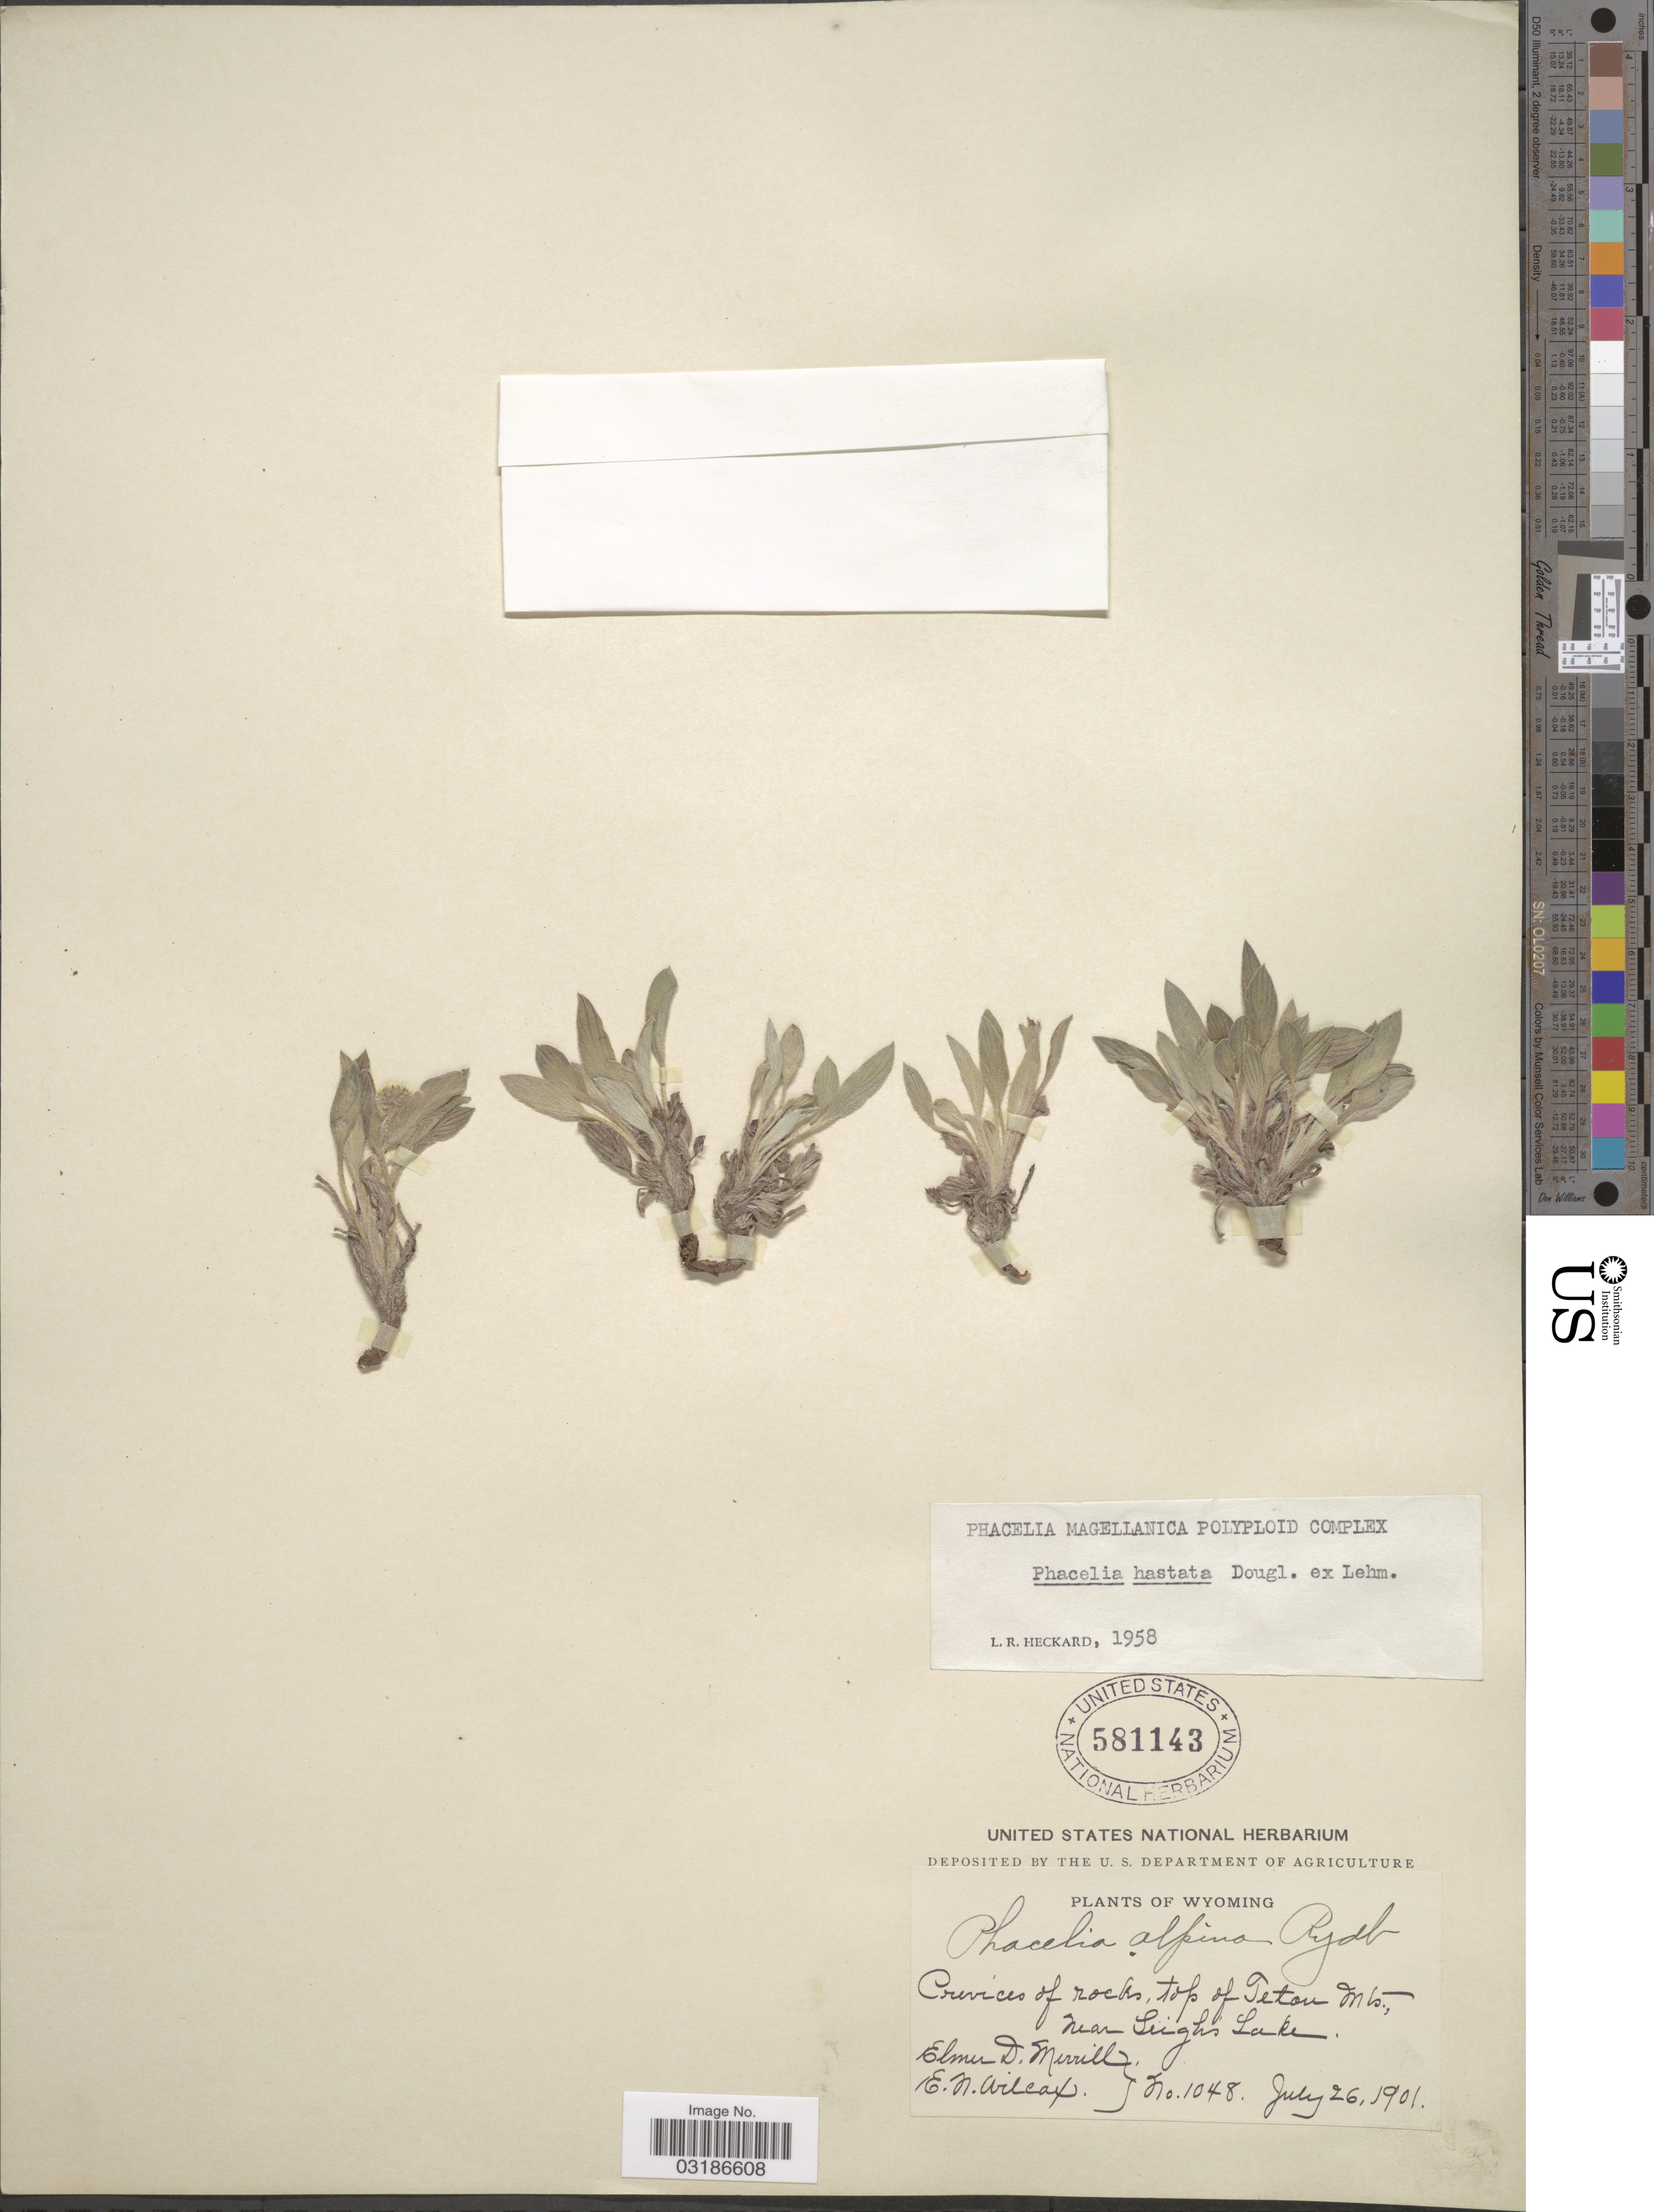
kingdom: Plantae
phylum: Tracheophyta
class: Magnoliopsida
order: Boraginales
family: Hydrophyllaceae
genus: Phacelia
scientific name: Phacelia hastata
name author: Douglas ex Lehm.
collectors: E. D. Merrill & E. Wilcox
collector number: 1048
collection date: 1901-07-26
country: United States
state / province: Wyoming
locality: Crevices of rocks, top of Teton Mts., near Leigh's Lake.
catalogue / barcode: US 581143